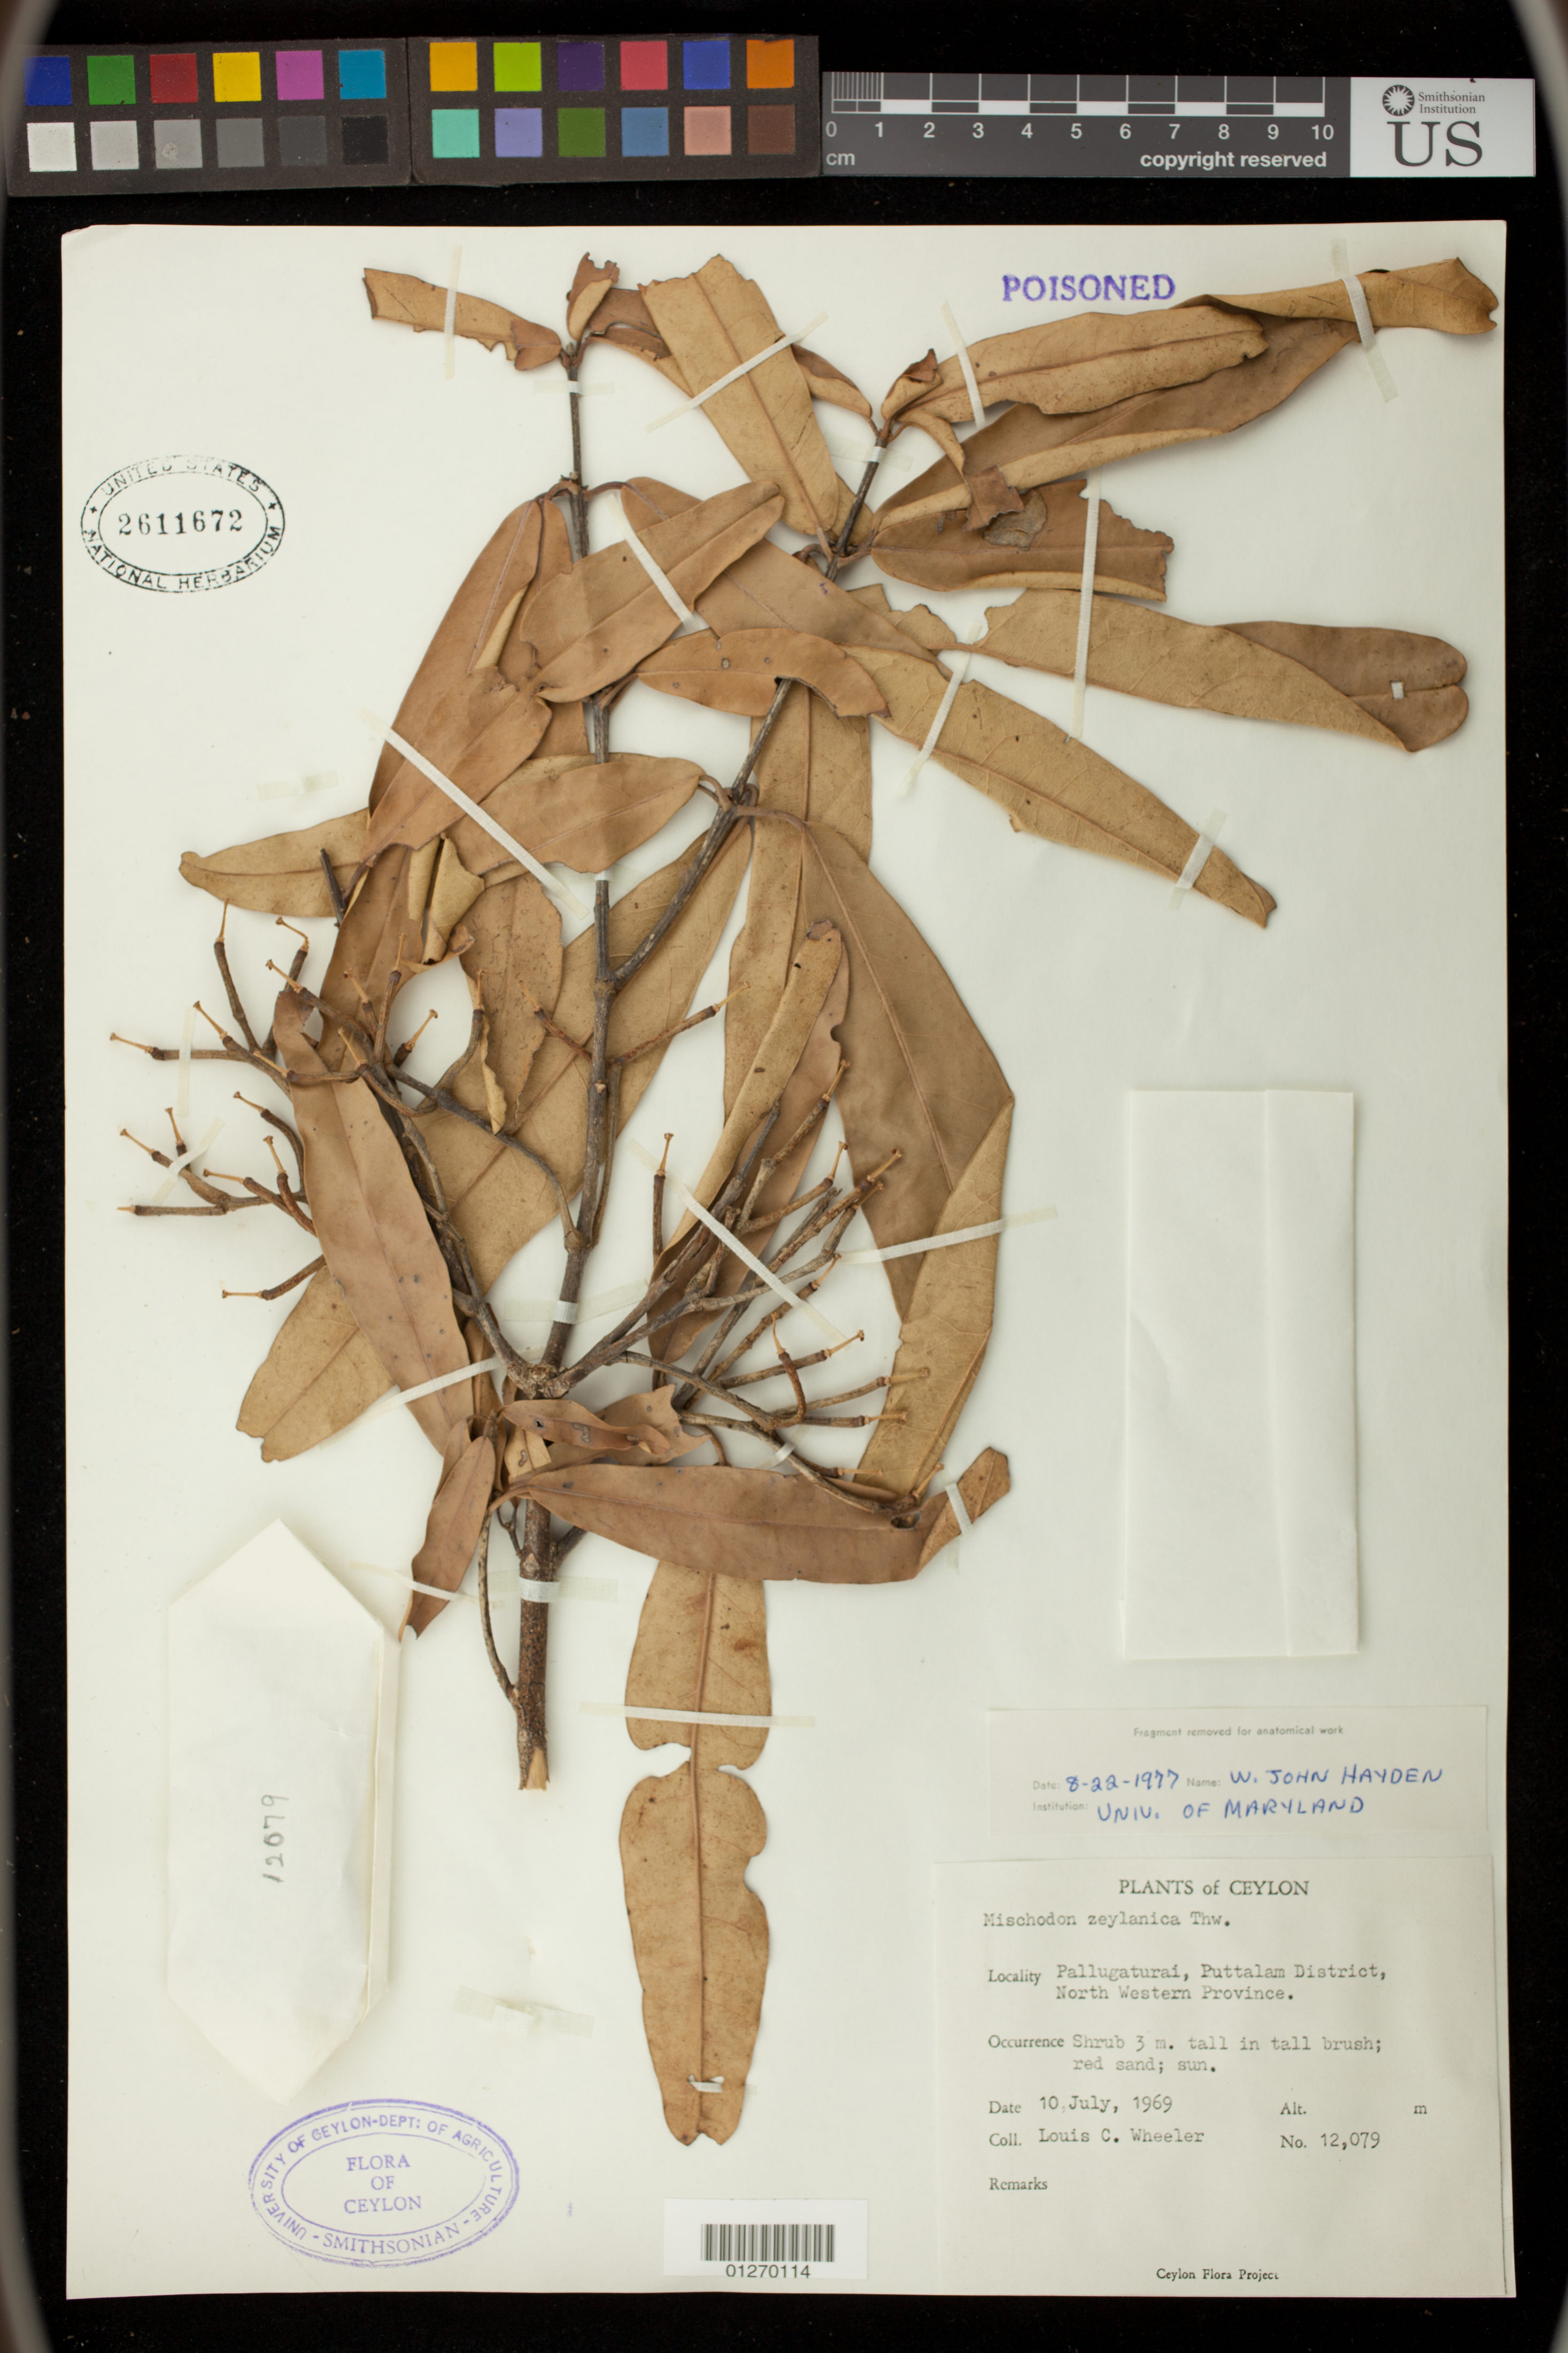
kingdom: Plantae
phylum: Tracheophyta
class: Magnoliopsida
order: Malpighiales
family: Picrodendraceae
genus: Mischodon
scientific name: Mischodon zeylanicus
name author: Thwaites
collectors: L. C. Wheeler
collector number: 12,079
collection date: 1969-07-10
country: Sri Lanka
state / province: North Western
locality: Pallugaturai, Puttalam District, North Western Province.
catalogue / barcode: US 2611672